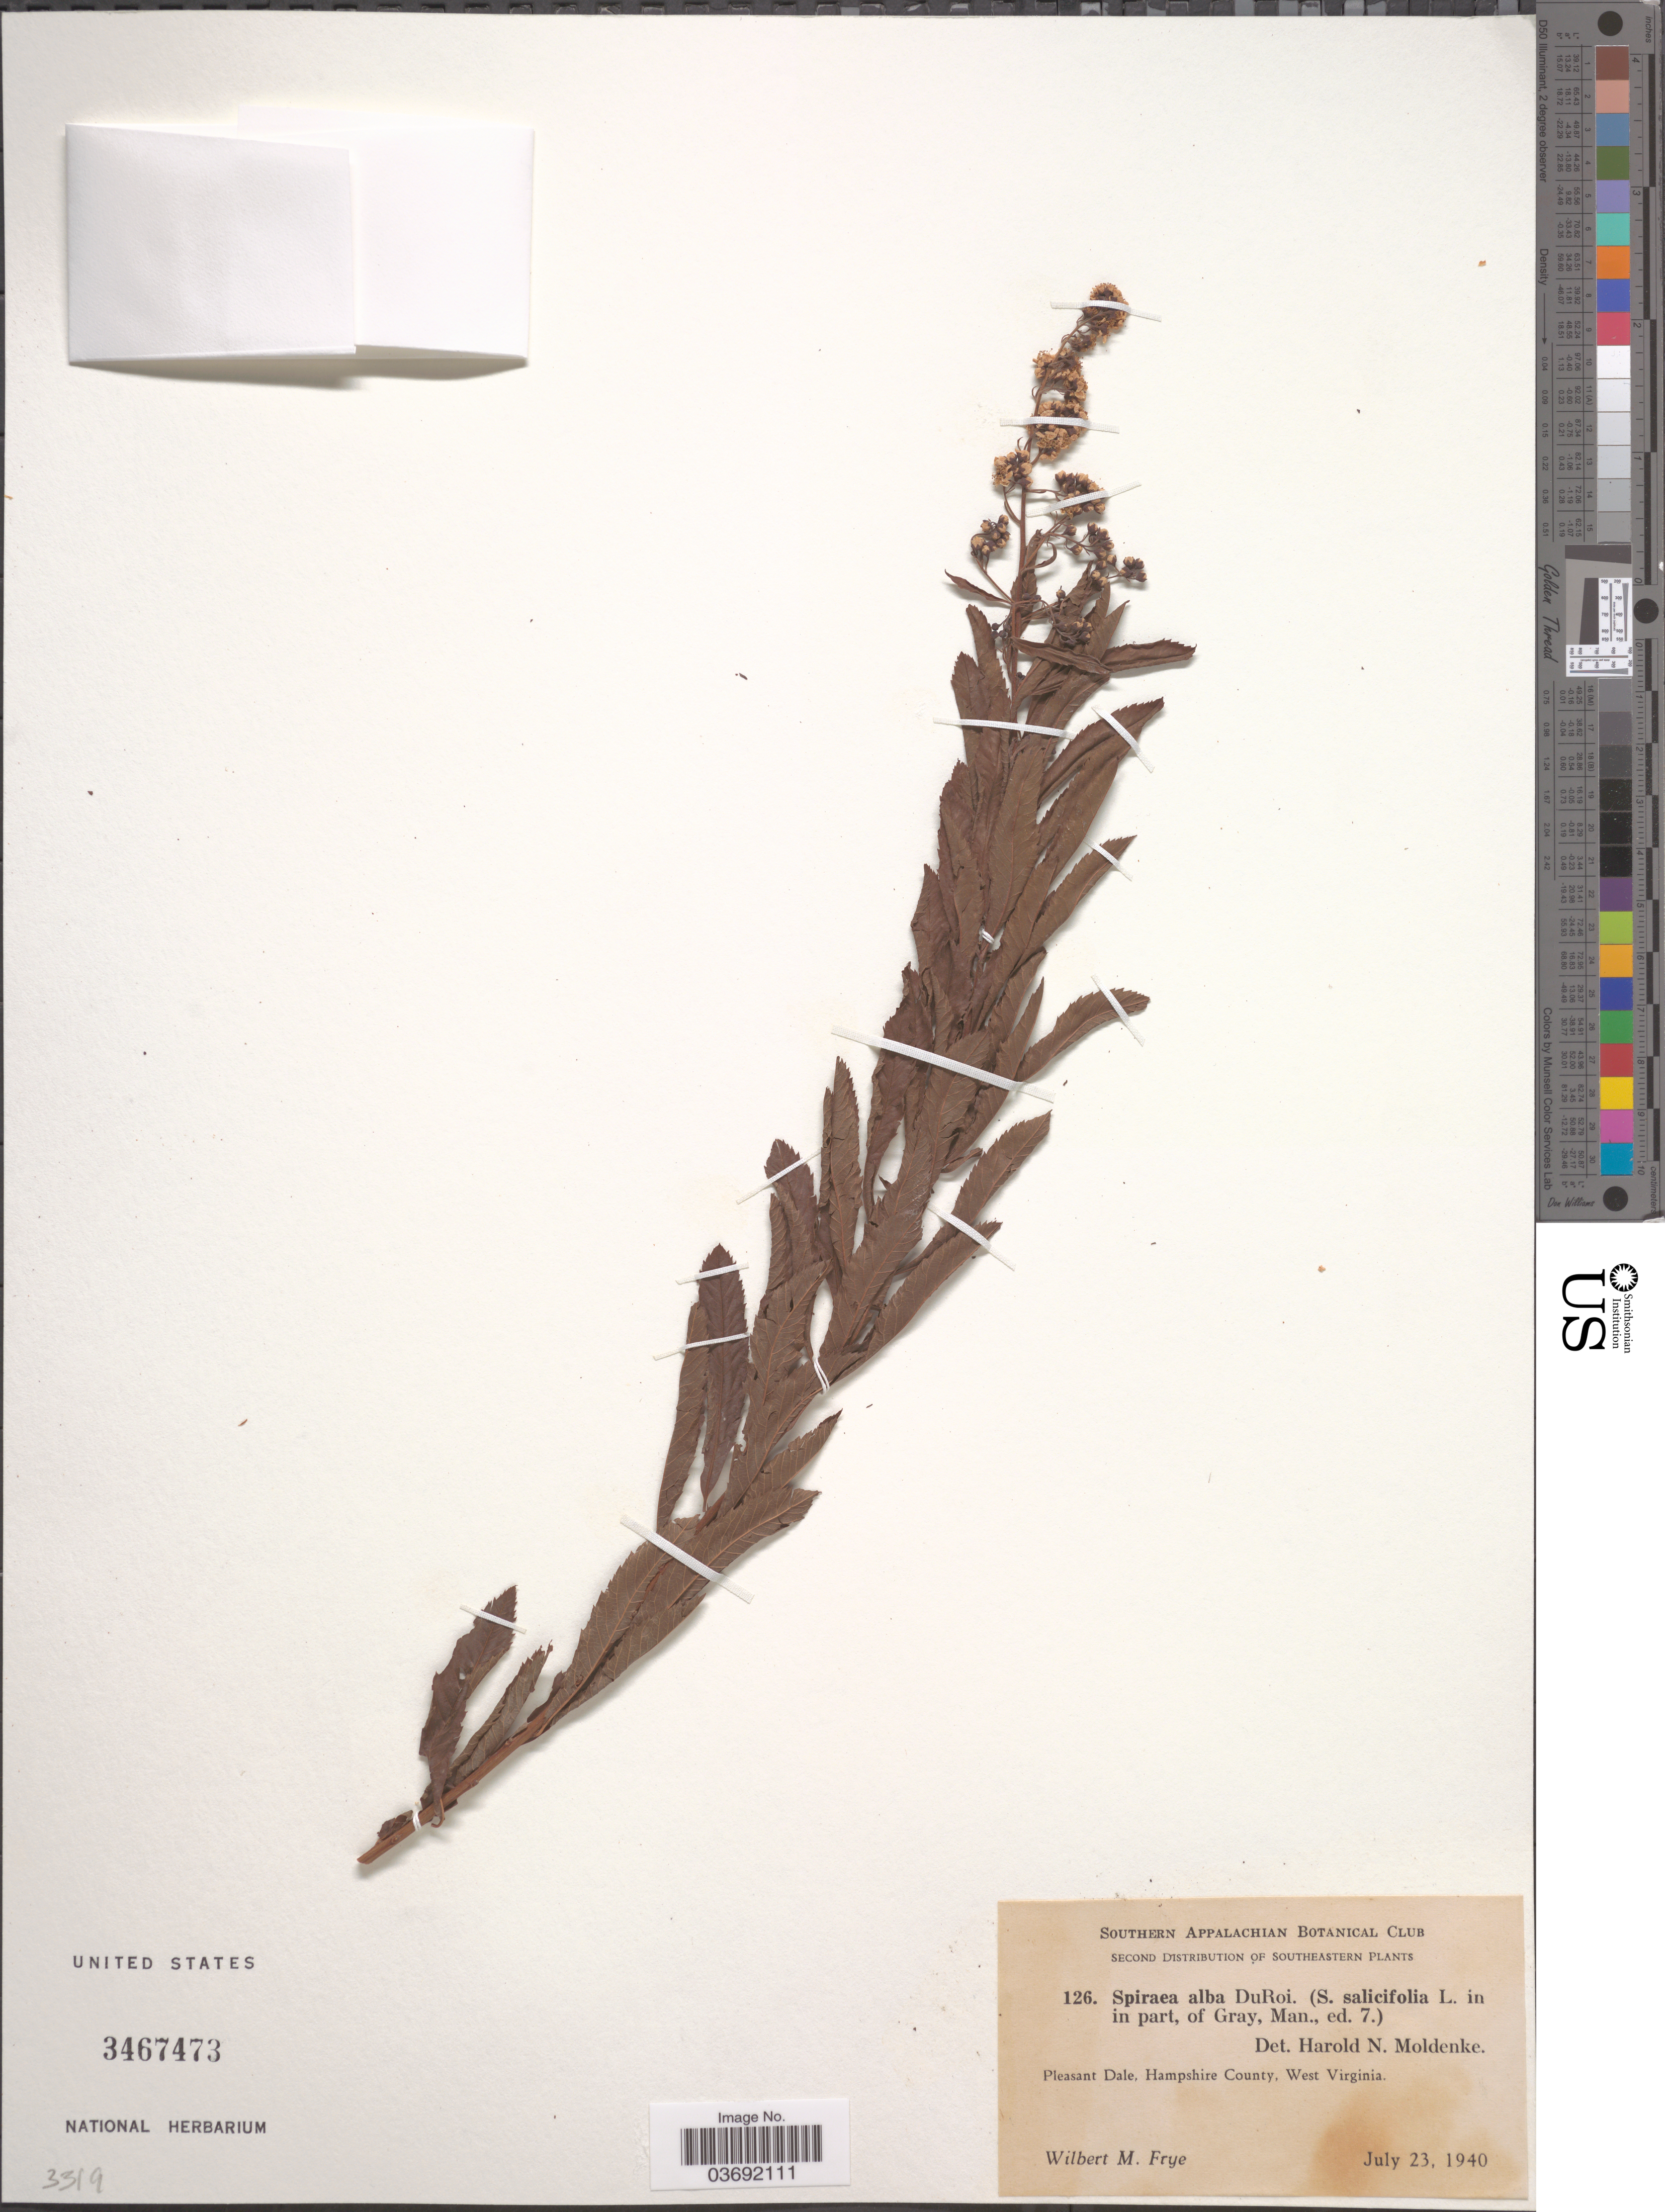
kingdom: Plantae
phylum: Tracheophyta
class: Magnoliopsida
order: Rosales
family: Rosaceae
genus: Spiraea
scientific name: Spiraea alba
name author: Du Roi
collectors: W. Frye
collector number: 126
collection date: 1940-07-23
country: United States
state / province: West Virginia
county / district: Hampshire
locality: Southeastern. Pleasant Dale, Hampshire County.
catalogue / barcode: US 3467473